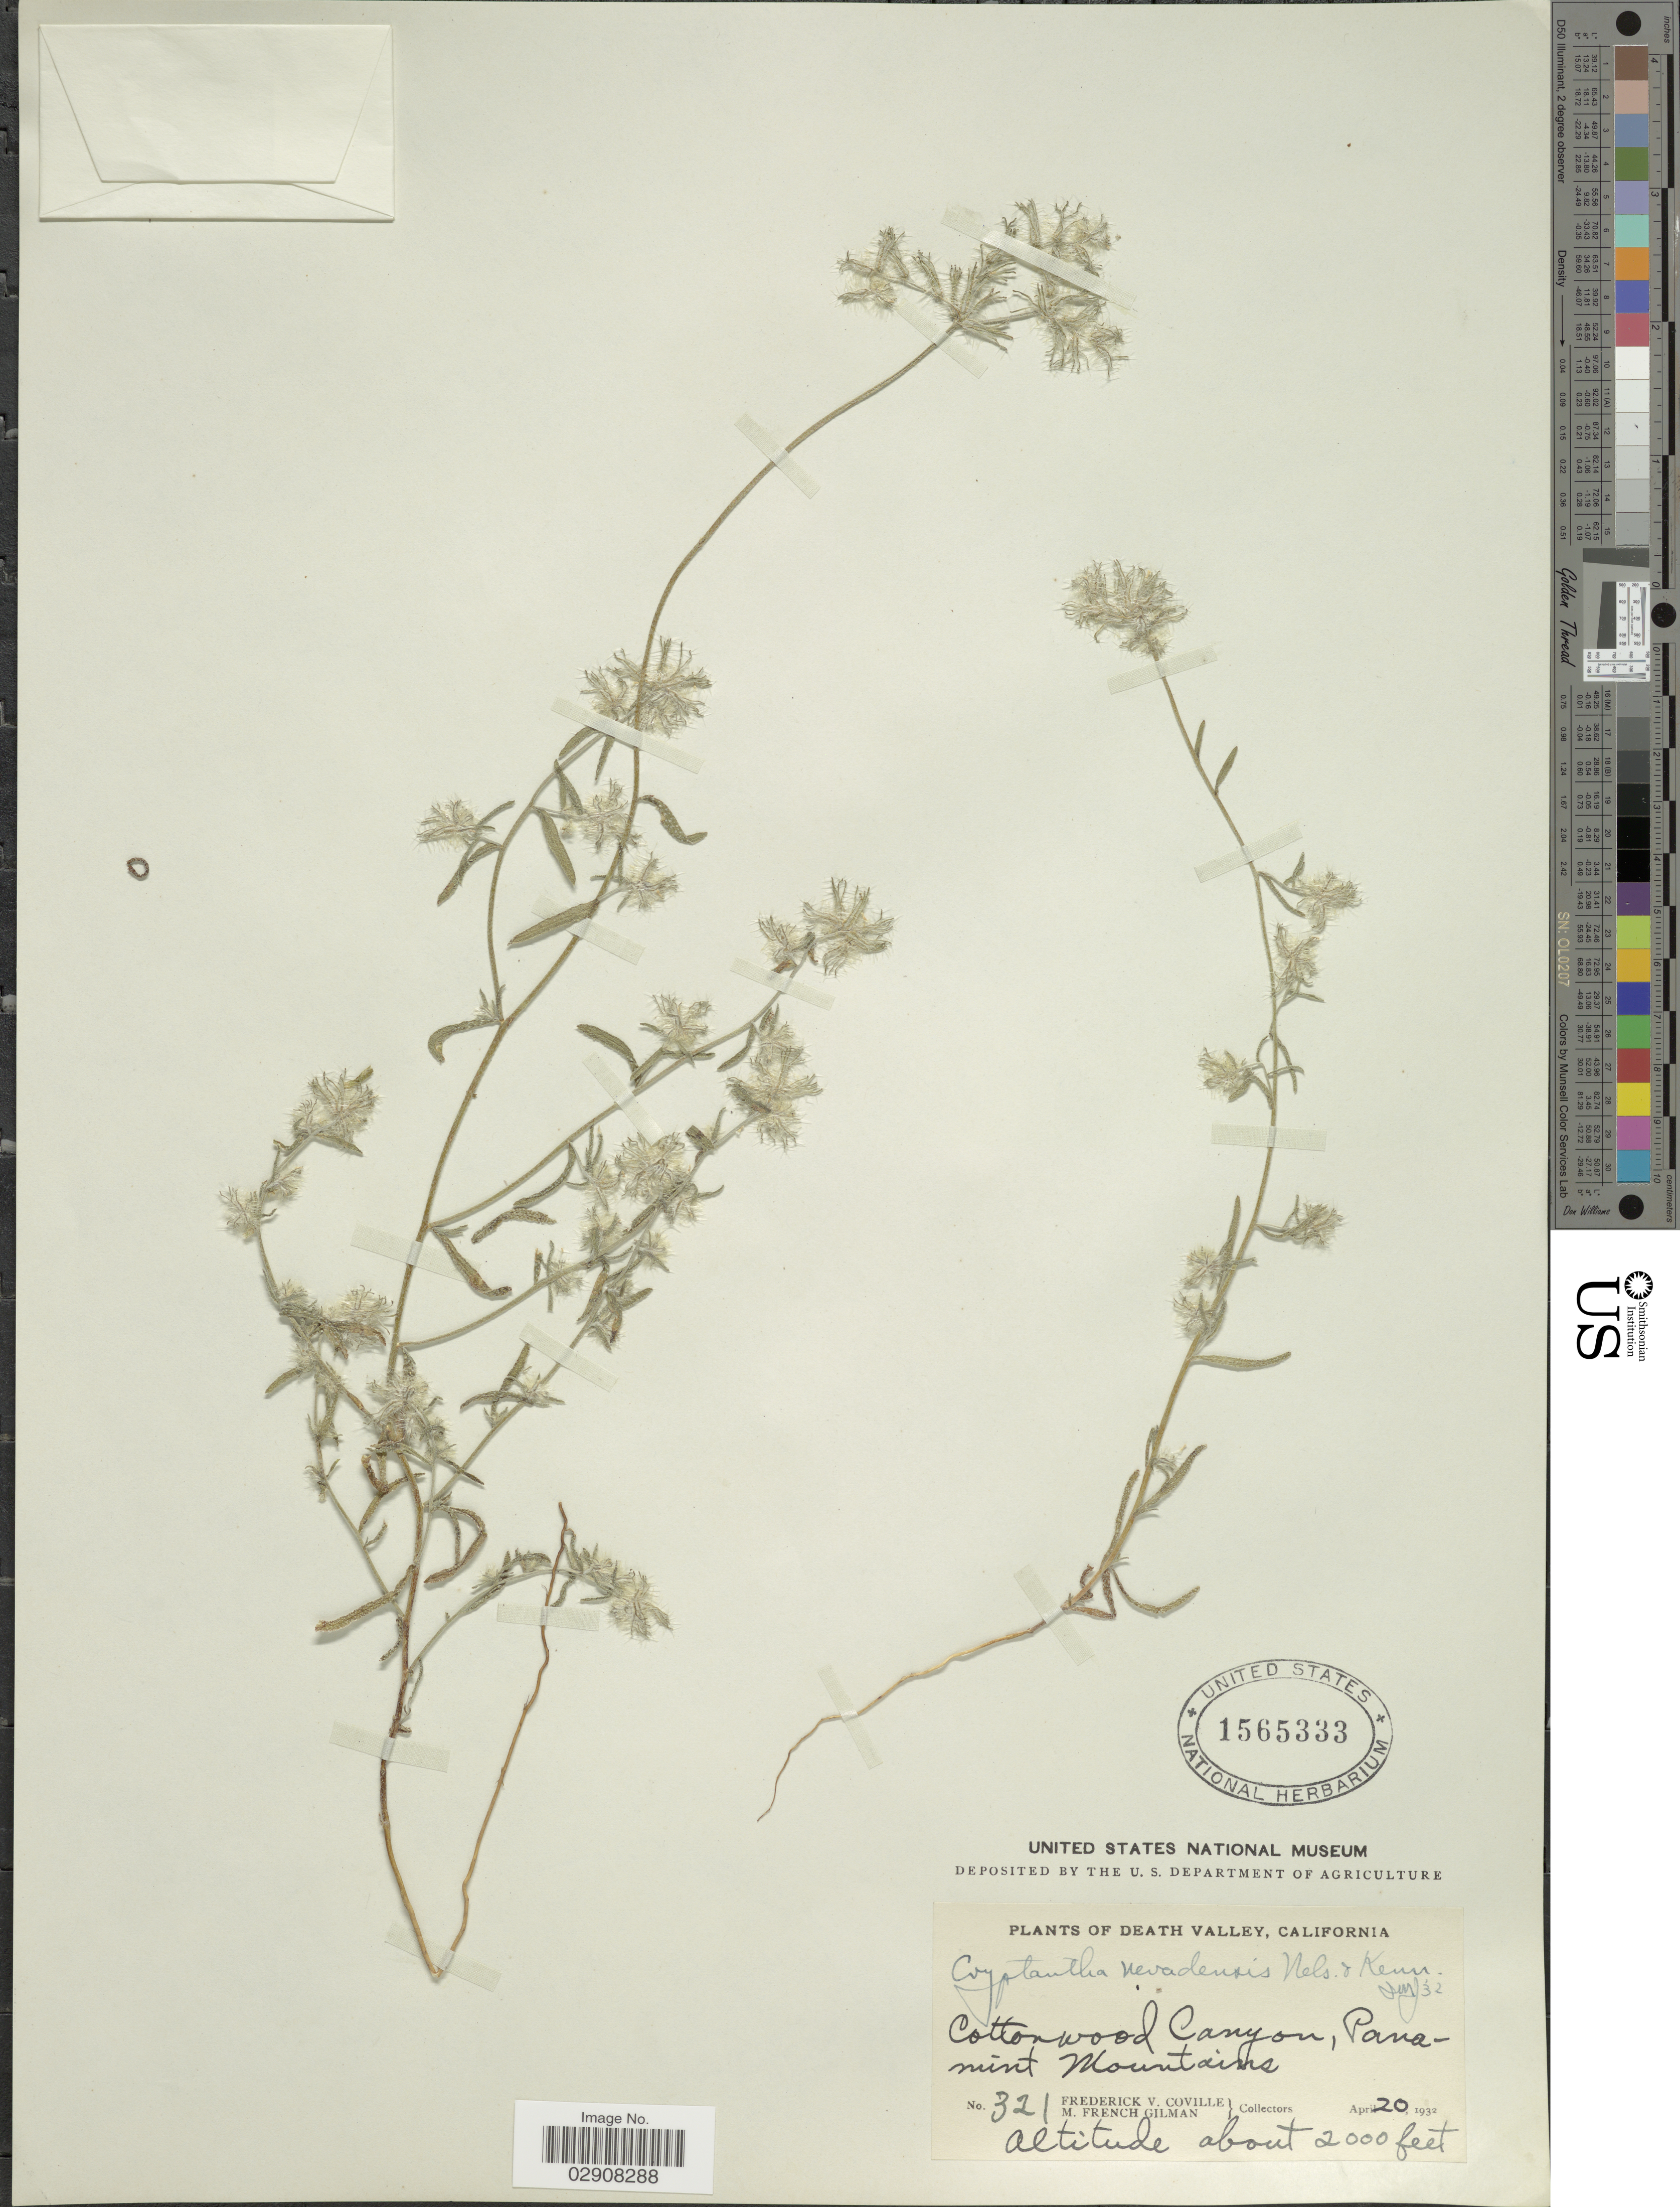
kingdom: Plantae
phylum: Tracheophyta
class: Magnoliopsida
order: Boraginales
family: Boraginaceae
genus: Cryptantha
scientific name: Cryptantha nevadensis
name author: A. Nelson & P.B. Kenn.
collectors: F. V. Coville & M. F. Gilman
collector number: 321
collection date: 1932-04-20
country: United States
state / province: California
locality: Death Valley. Cottonwood canyon, Panamint Mountains.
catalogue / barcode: US 1565333